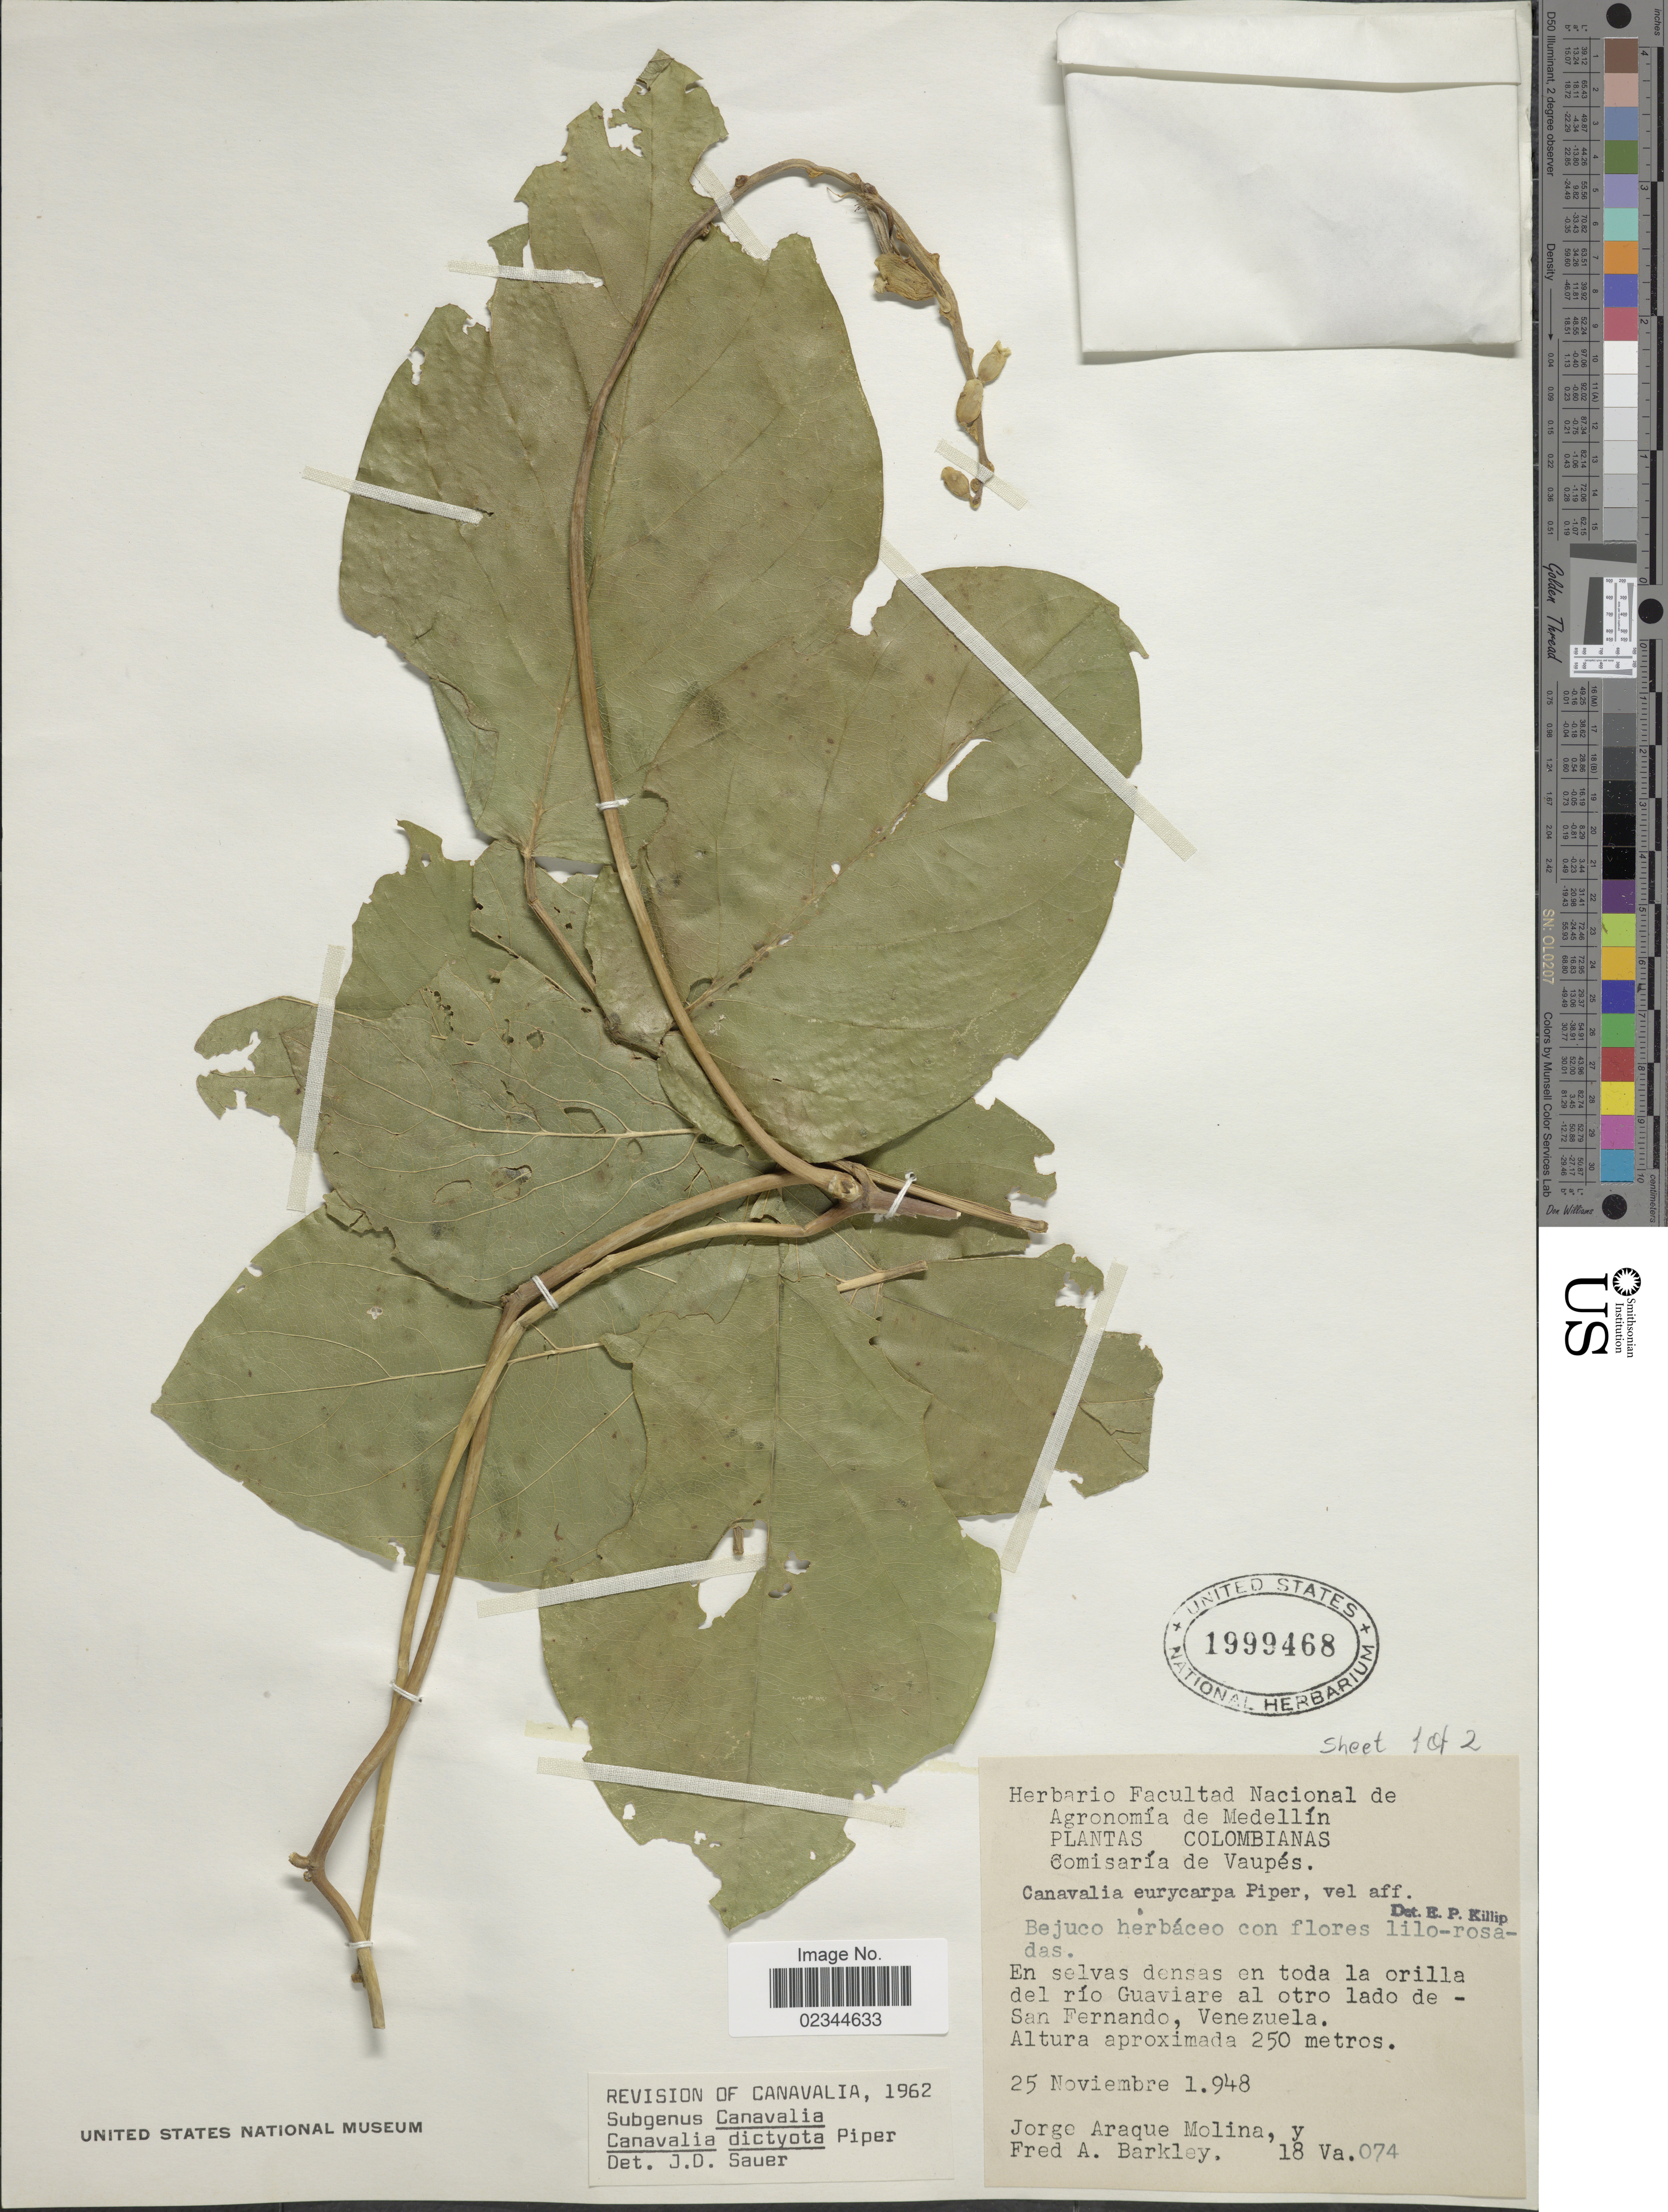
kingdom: Plantae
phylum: Tracheophyta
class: Magnoliopsida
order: Fabales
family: Fabaceae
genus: Canavalia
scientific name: Canavalia dictyota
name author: Piper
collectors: J. A. Molina & F. A. Barkley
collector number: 18 Va074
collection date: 1948-11-25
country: Venezuela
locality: Orilla del Rio Guaviare al otro lado de San Fernando, Venezuela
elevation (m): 250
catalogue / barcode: US 1999468